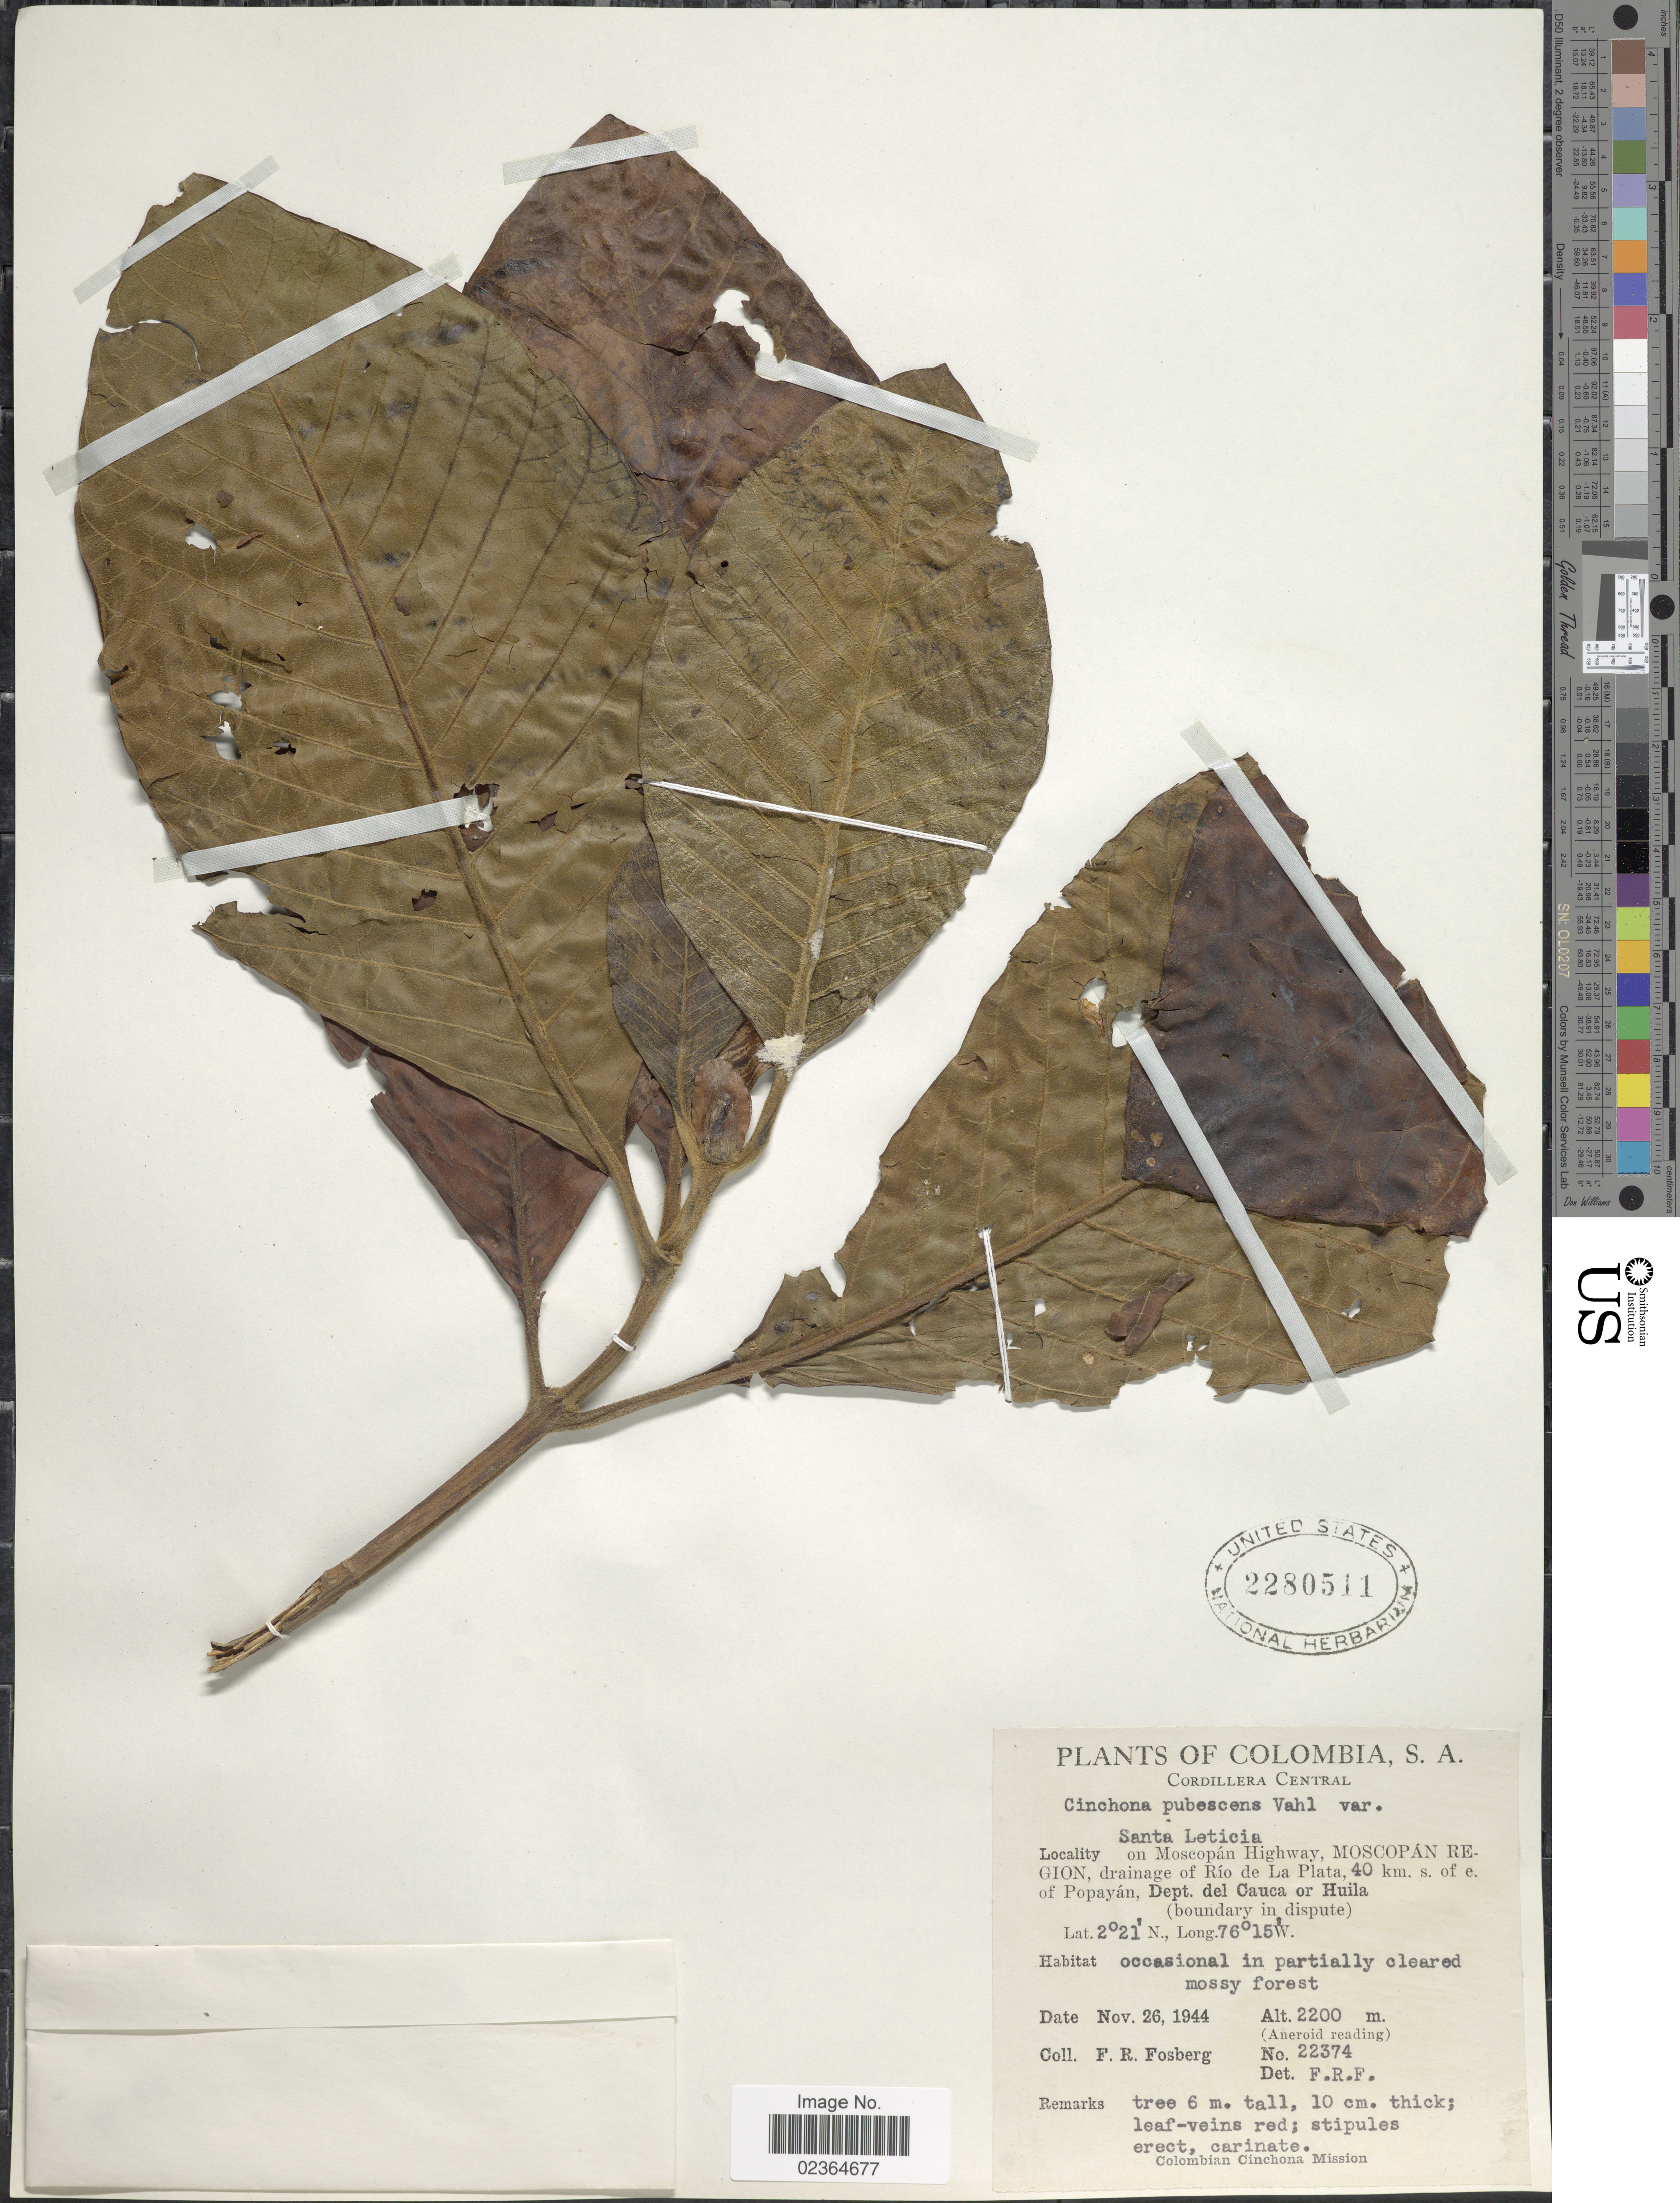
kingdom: Plantae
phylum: Tracheophyta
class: Magnoliopsida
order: Gentianales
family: Rubiaceae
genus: Cinchona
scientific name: Cinchona pubescens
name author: Vahl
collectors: F. R. Fosberg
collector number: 22374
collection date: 1944-11-26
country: Colombia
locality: Cordillera Central. Santa Leticia. on Moscopán Highway, Moscopán Region, drainage of Río de La Plata, 38km. s. of e. of Popayán, Dept. del Cauca or Huila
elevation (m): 2200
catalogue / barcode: US 2280511